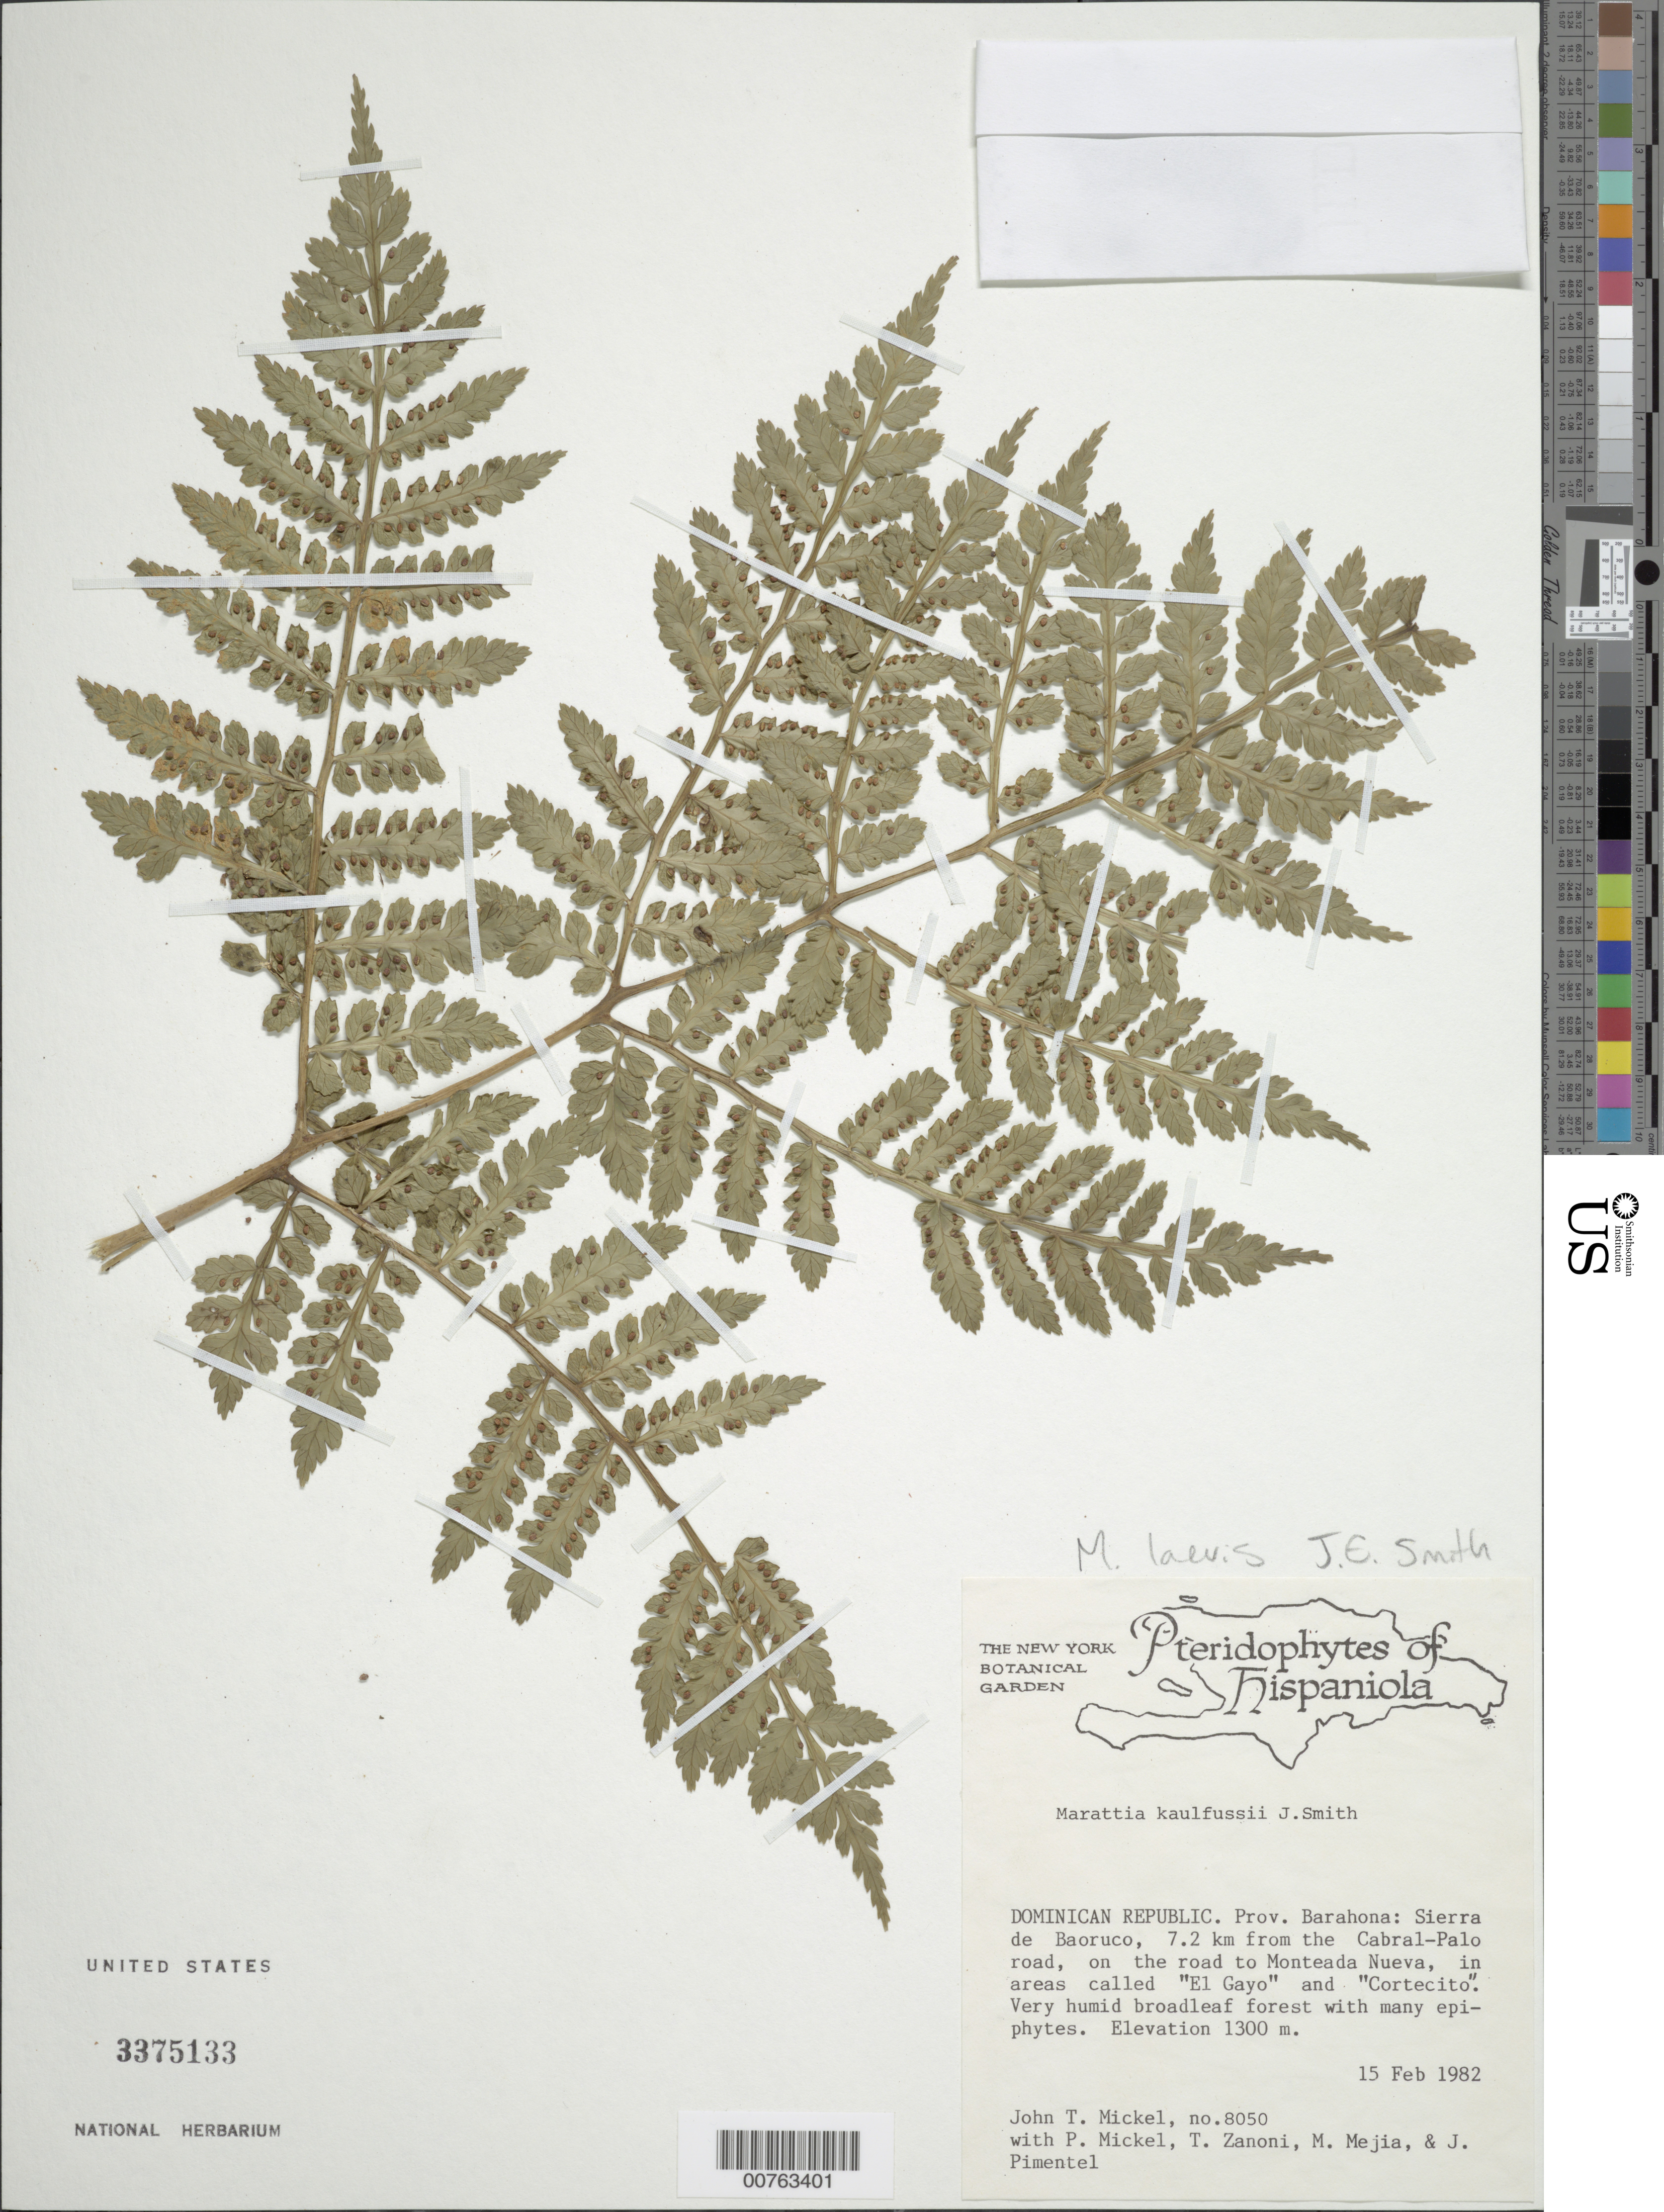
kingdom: Plantae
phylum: Tracheophyta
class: Polypodiopsida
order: Marattiales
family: Marattiaceae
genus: Marattia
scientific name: Marattia laevis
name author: Sm.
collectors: J. T. Mickel, P. Mickel, T. A. Zanoni, M. Mejia & J. Pimentel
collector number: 8050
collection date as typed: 15 Feb 1982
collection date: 1982-02-15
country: Dominican Republic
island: Hispaniola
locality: Provincia Barahona, Sierra de Baoruco, 7.2 km from the Cabral-Palo road, on the road to Monteada Nueva, in areas called "El Gayo" and "Cortecito"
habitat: Very humid broadleaf forest with many epiphytes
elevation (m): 1300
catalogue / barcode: US 3375133